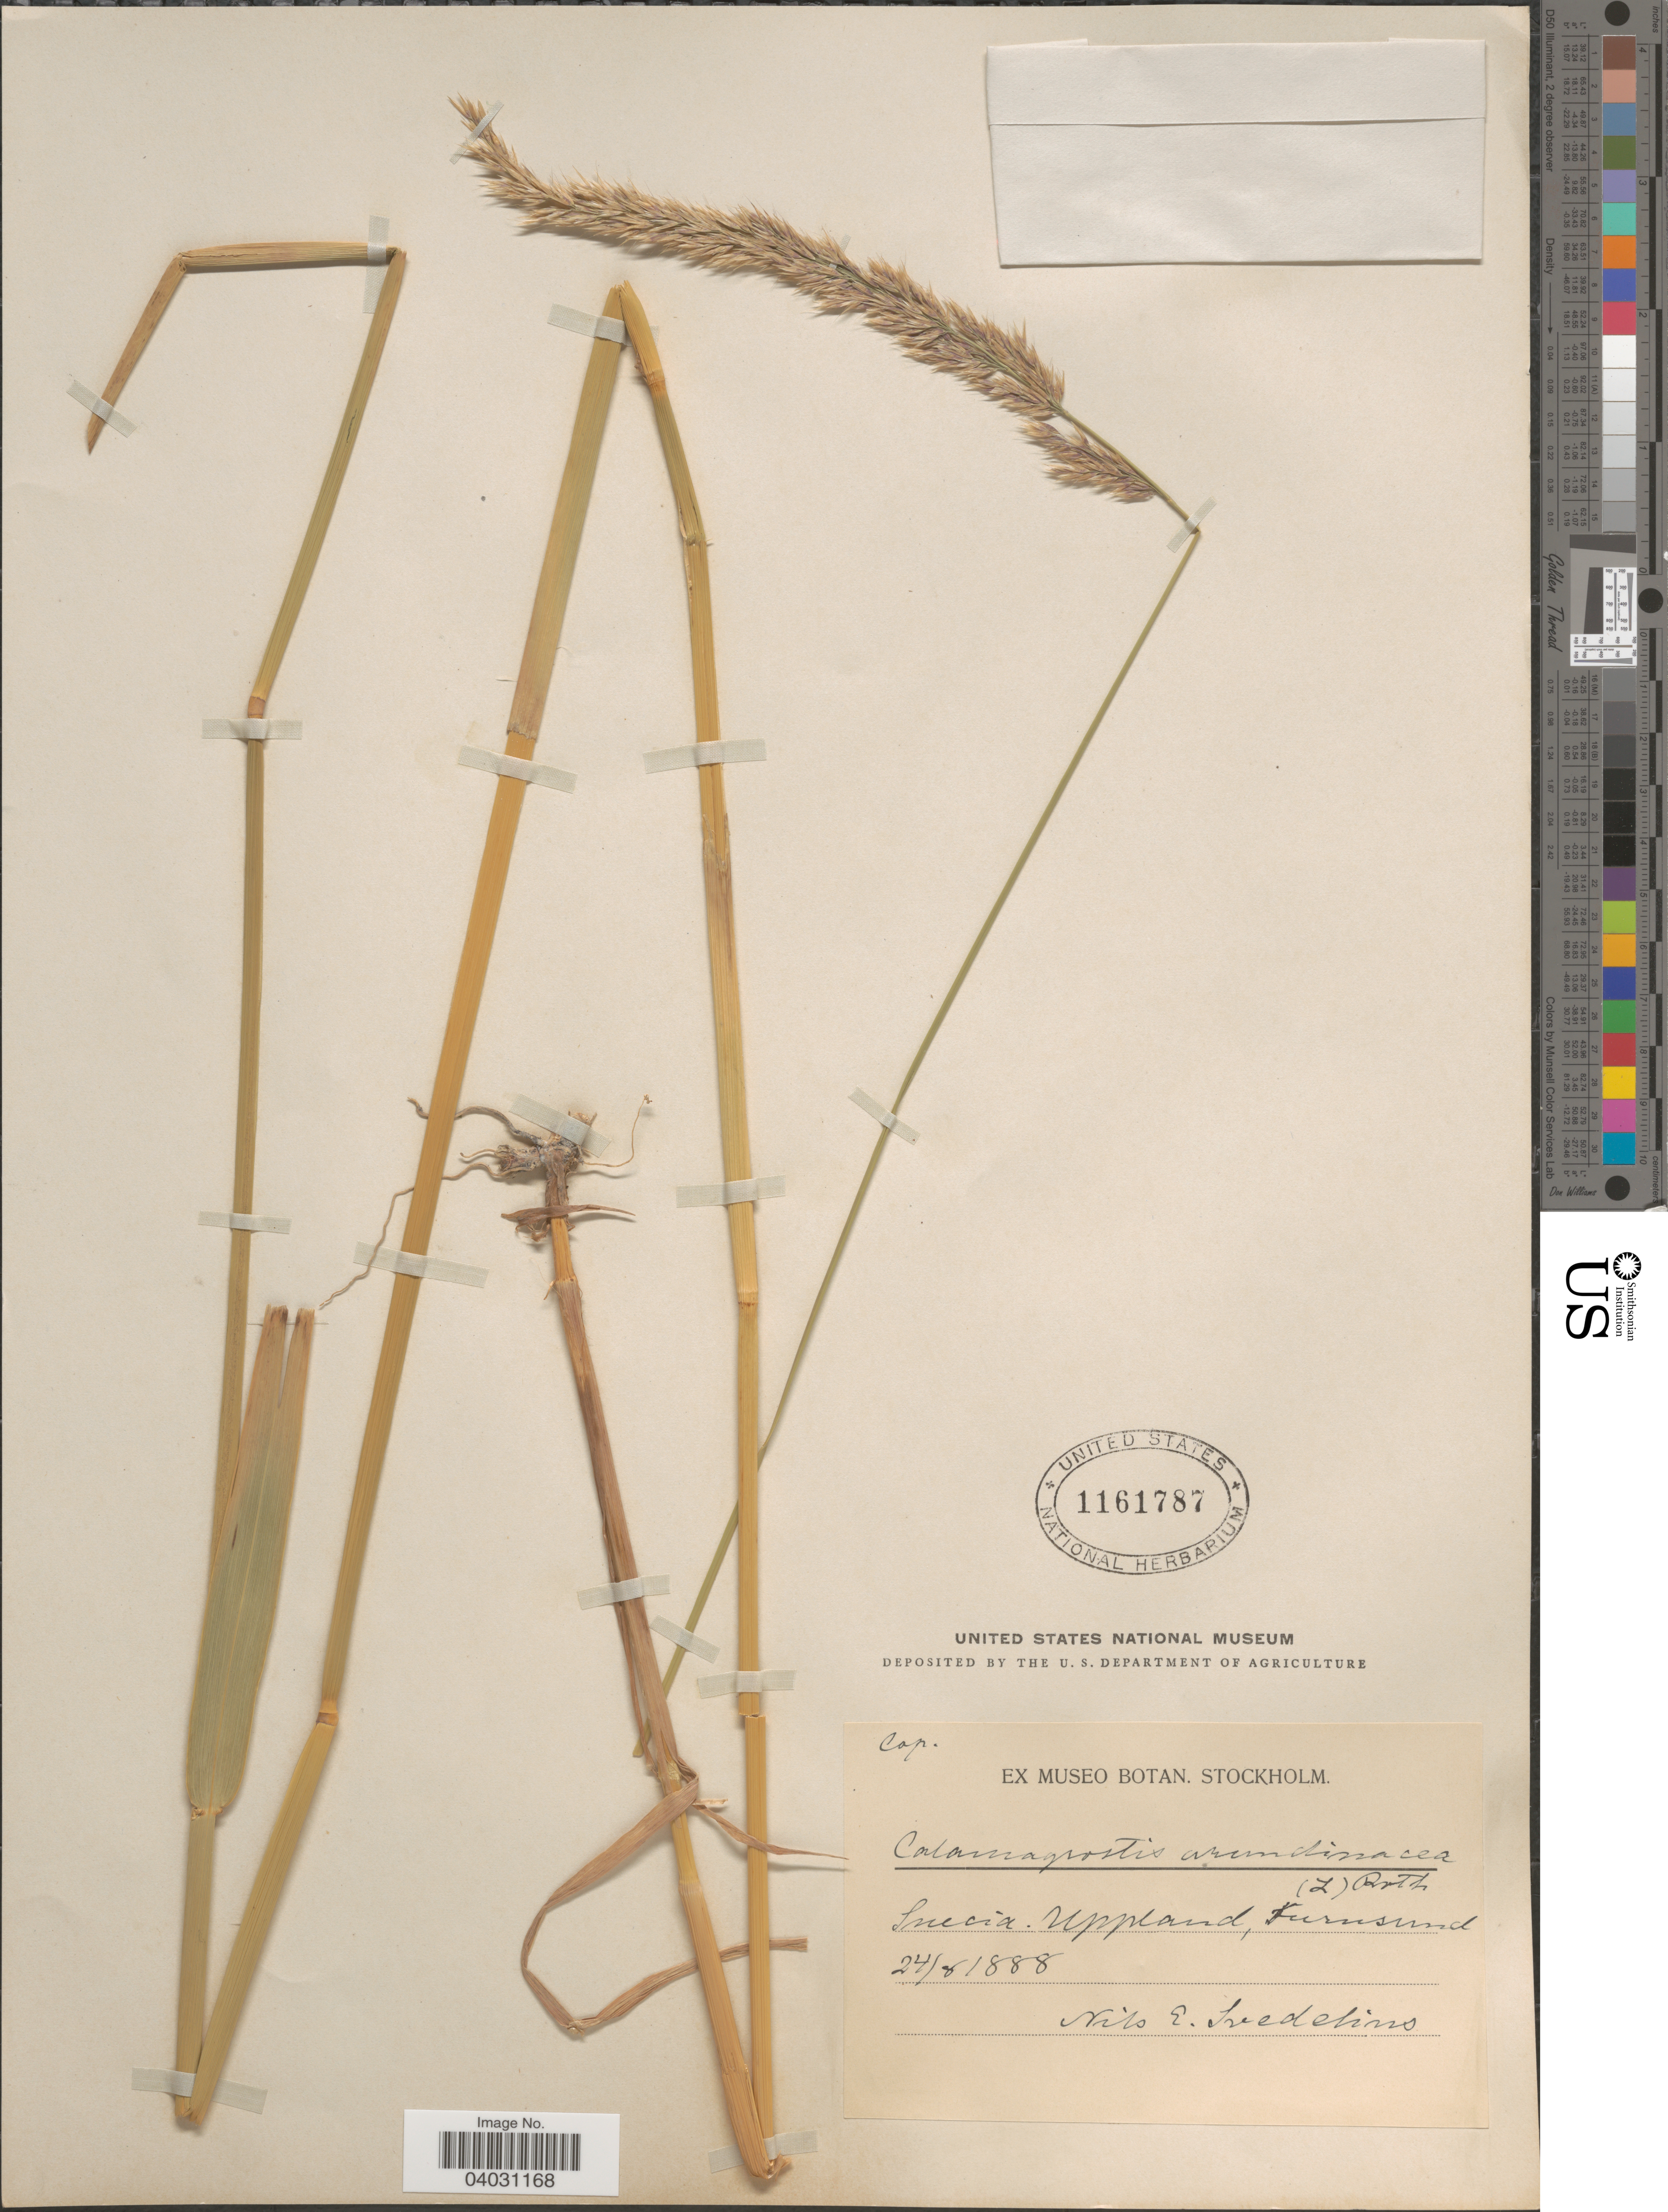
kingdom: Plantae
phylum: Tracheophyta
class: Liliopsida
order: Poales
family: Poaceae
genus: Calamagrostis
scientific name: Calamagrostis arundinacea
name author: (L.) Roth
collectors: N. Svedelius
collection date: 1888-08-24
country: Sweden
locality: Suecia. Uppland, Furnsund.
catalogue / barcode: US 1161787